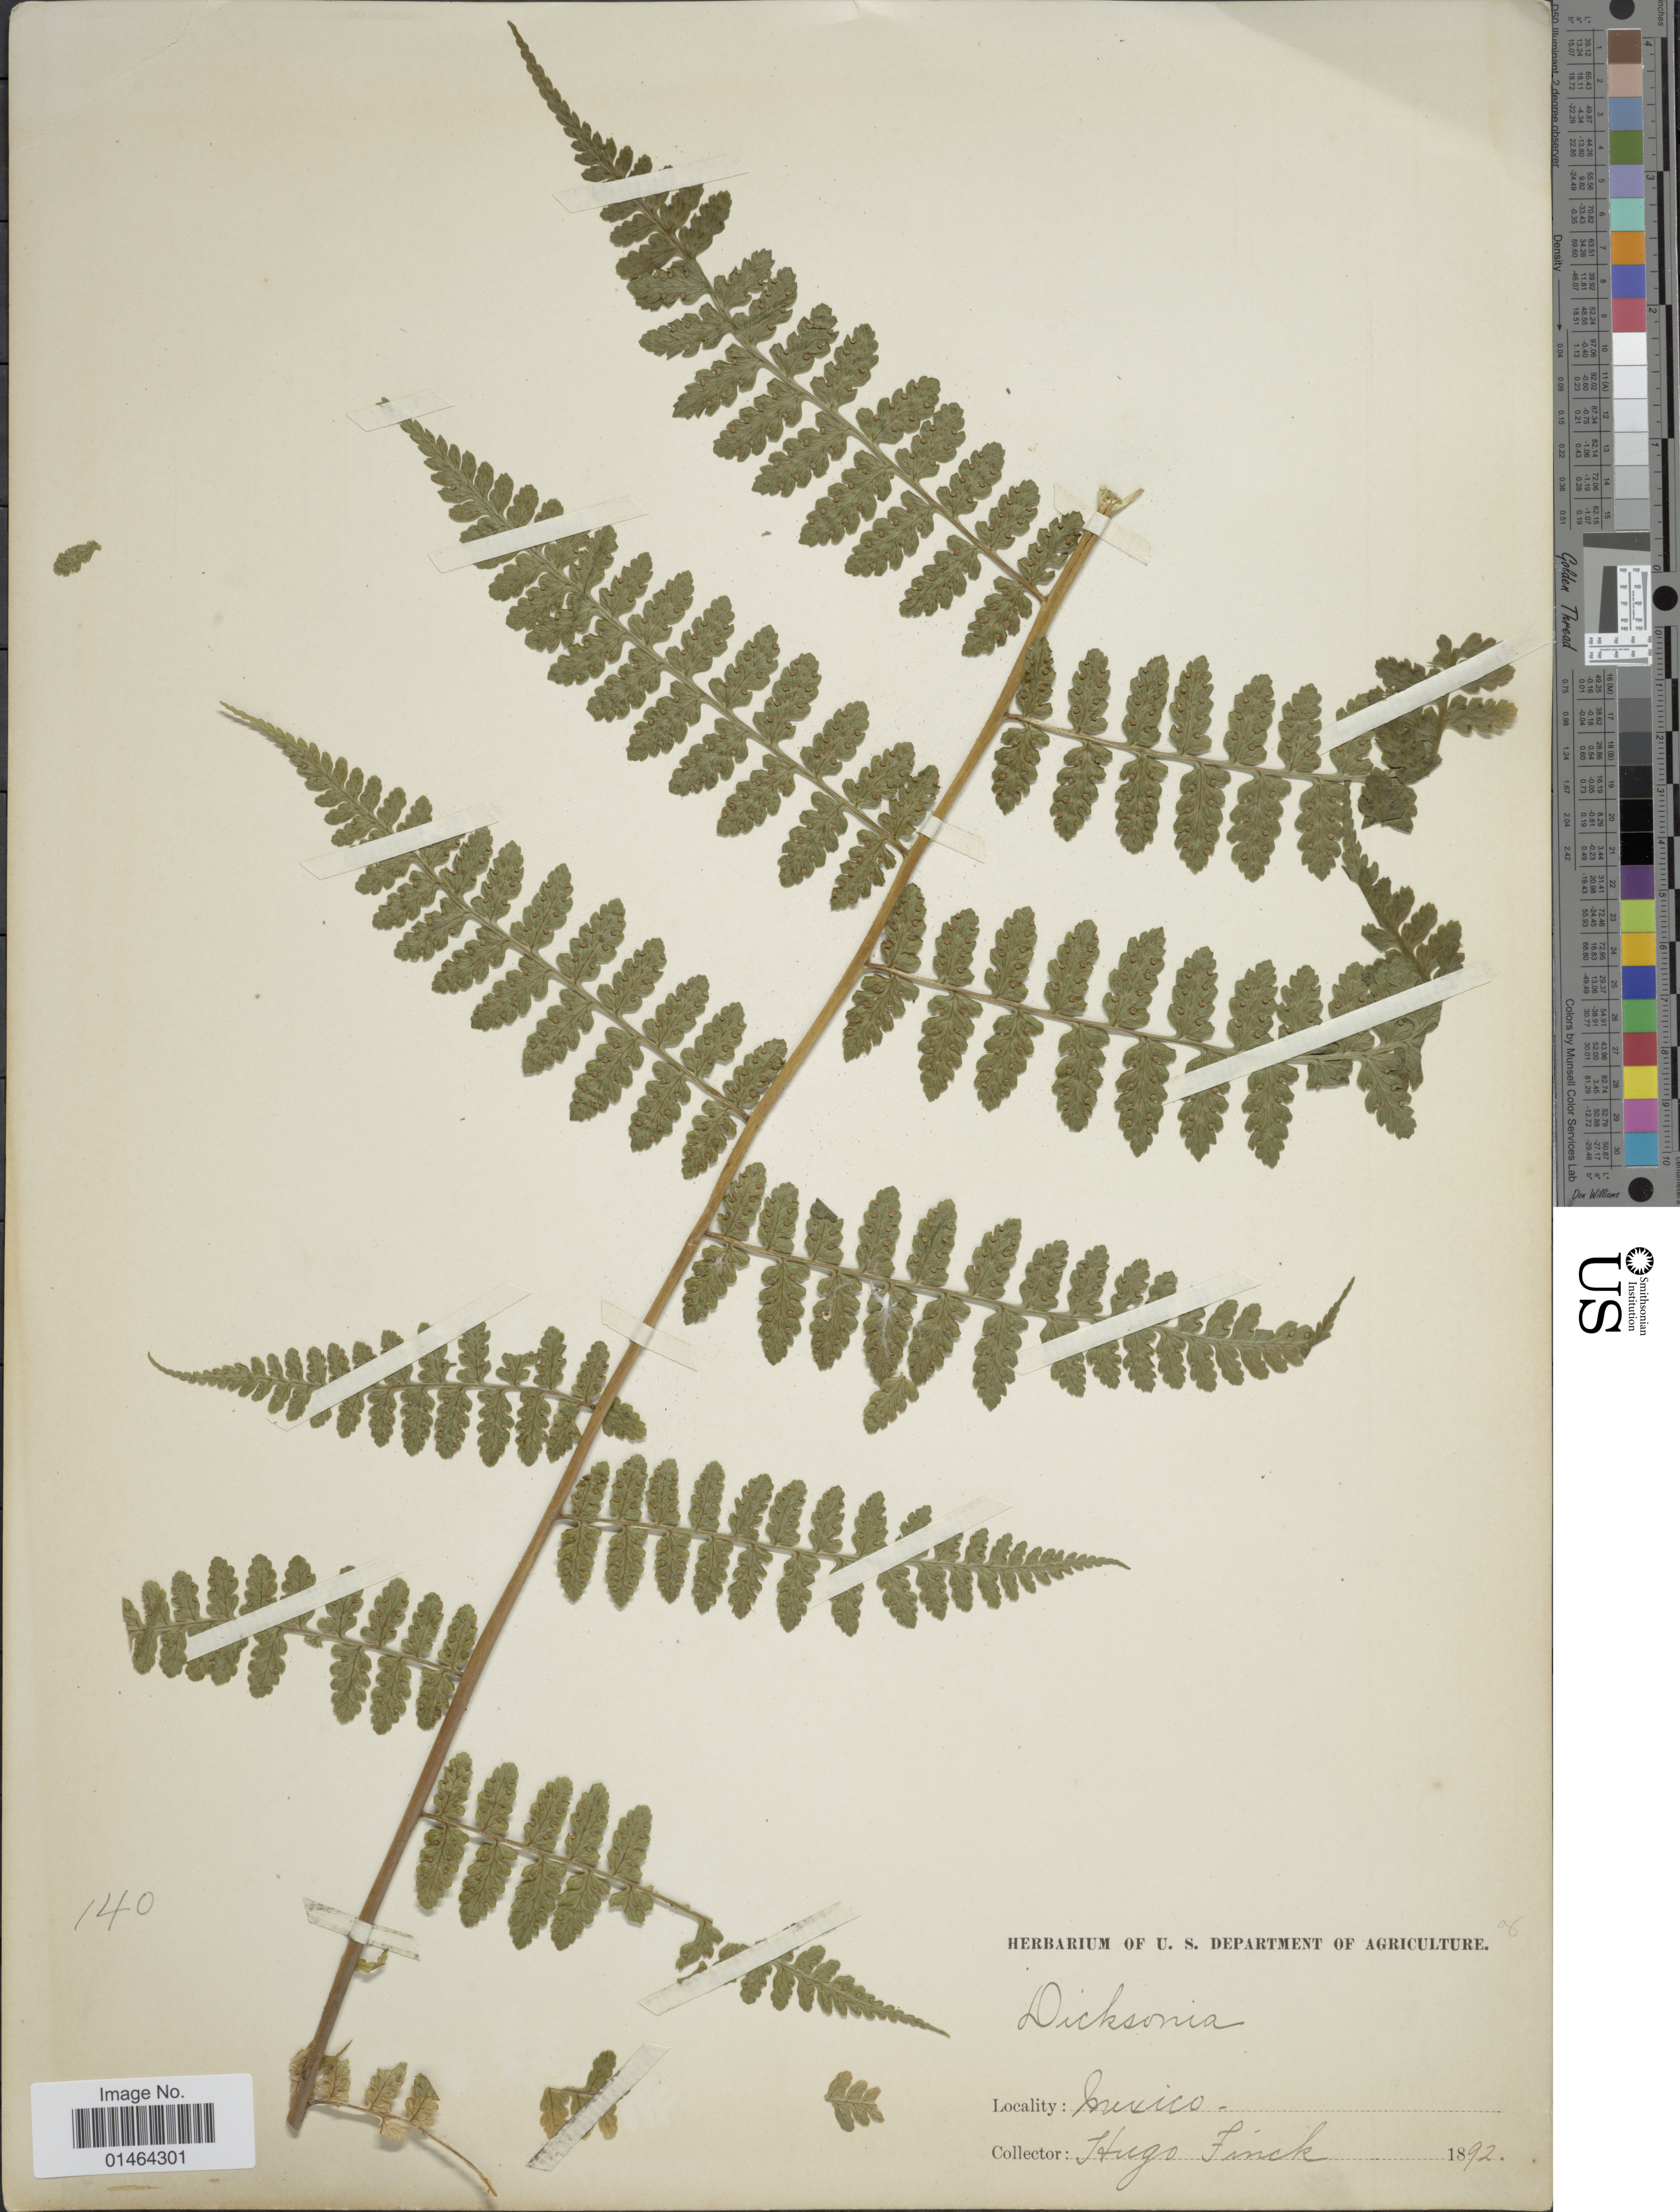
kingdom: Plantae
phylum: Tracheophyta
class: Polypodiopsida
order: Polypodiales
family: Dennstaedtiaceae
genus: Dennstaedtia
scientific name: Dennstaedtia sp.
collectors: H. Finck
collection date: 1892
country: Mexico